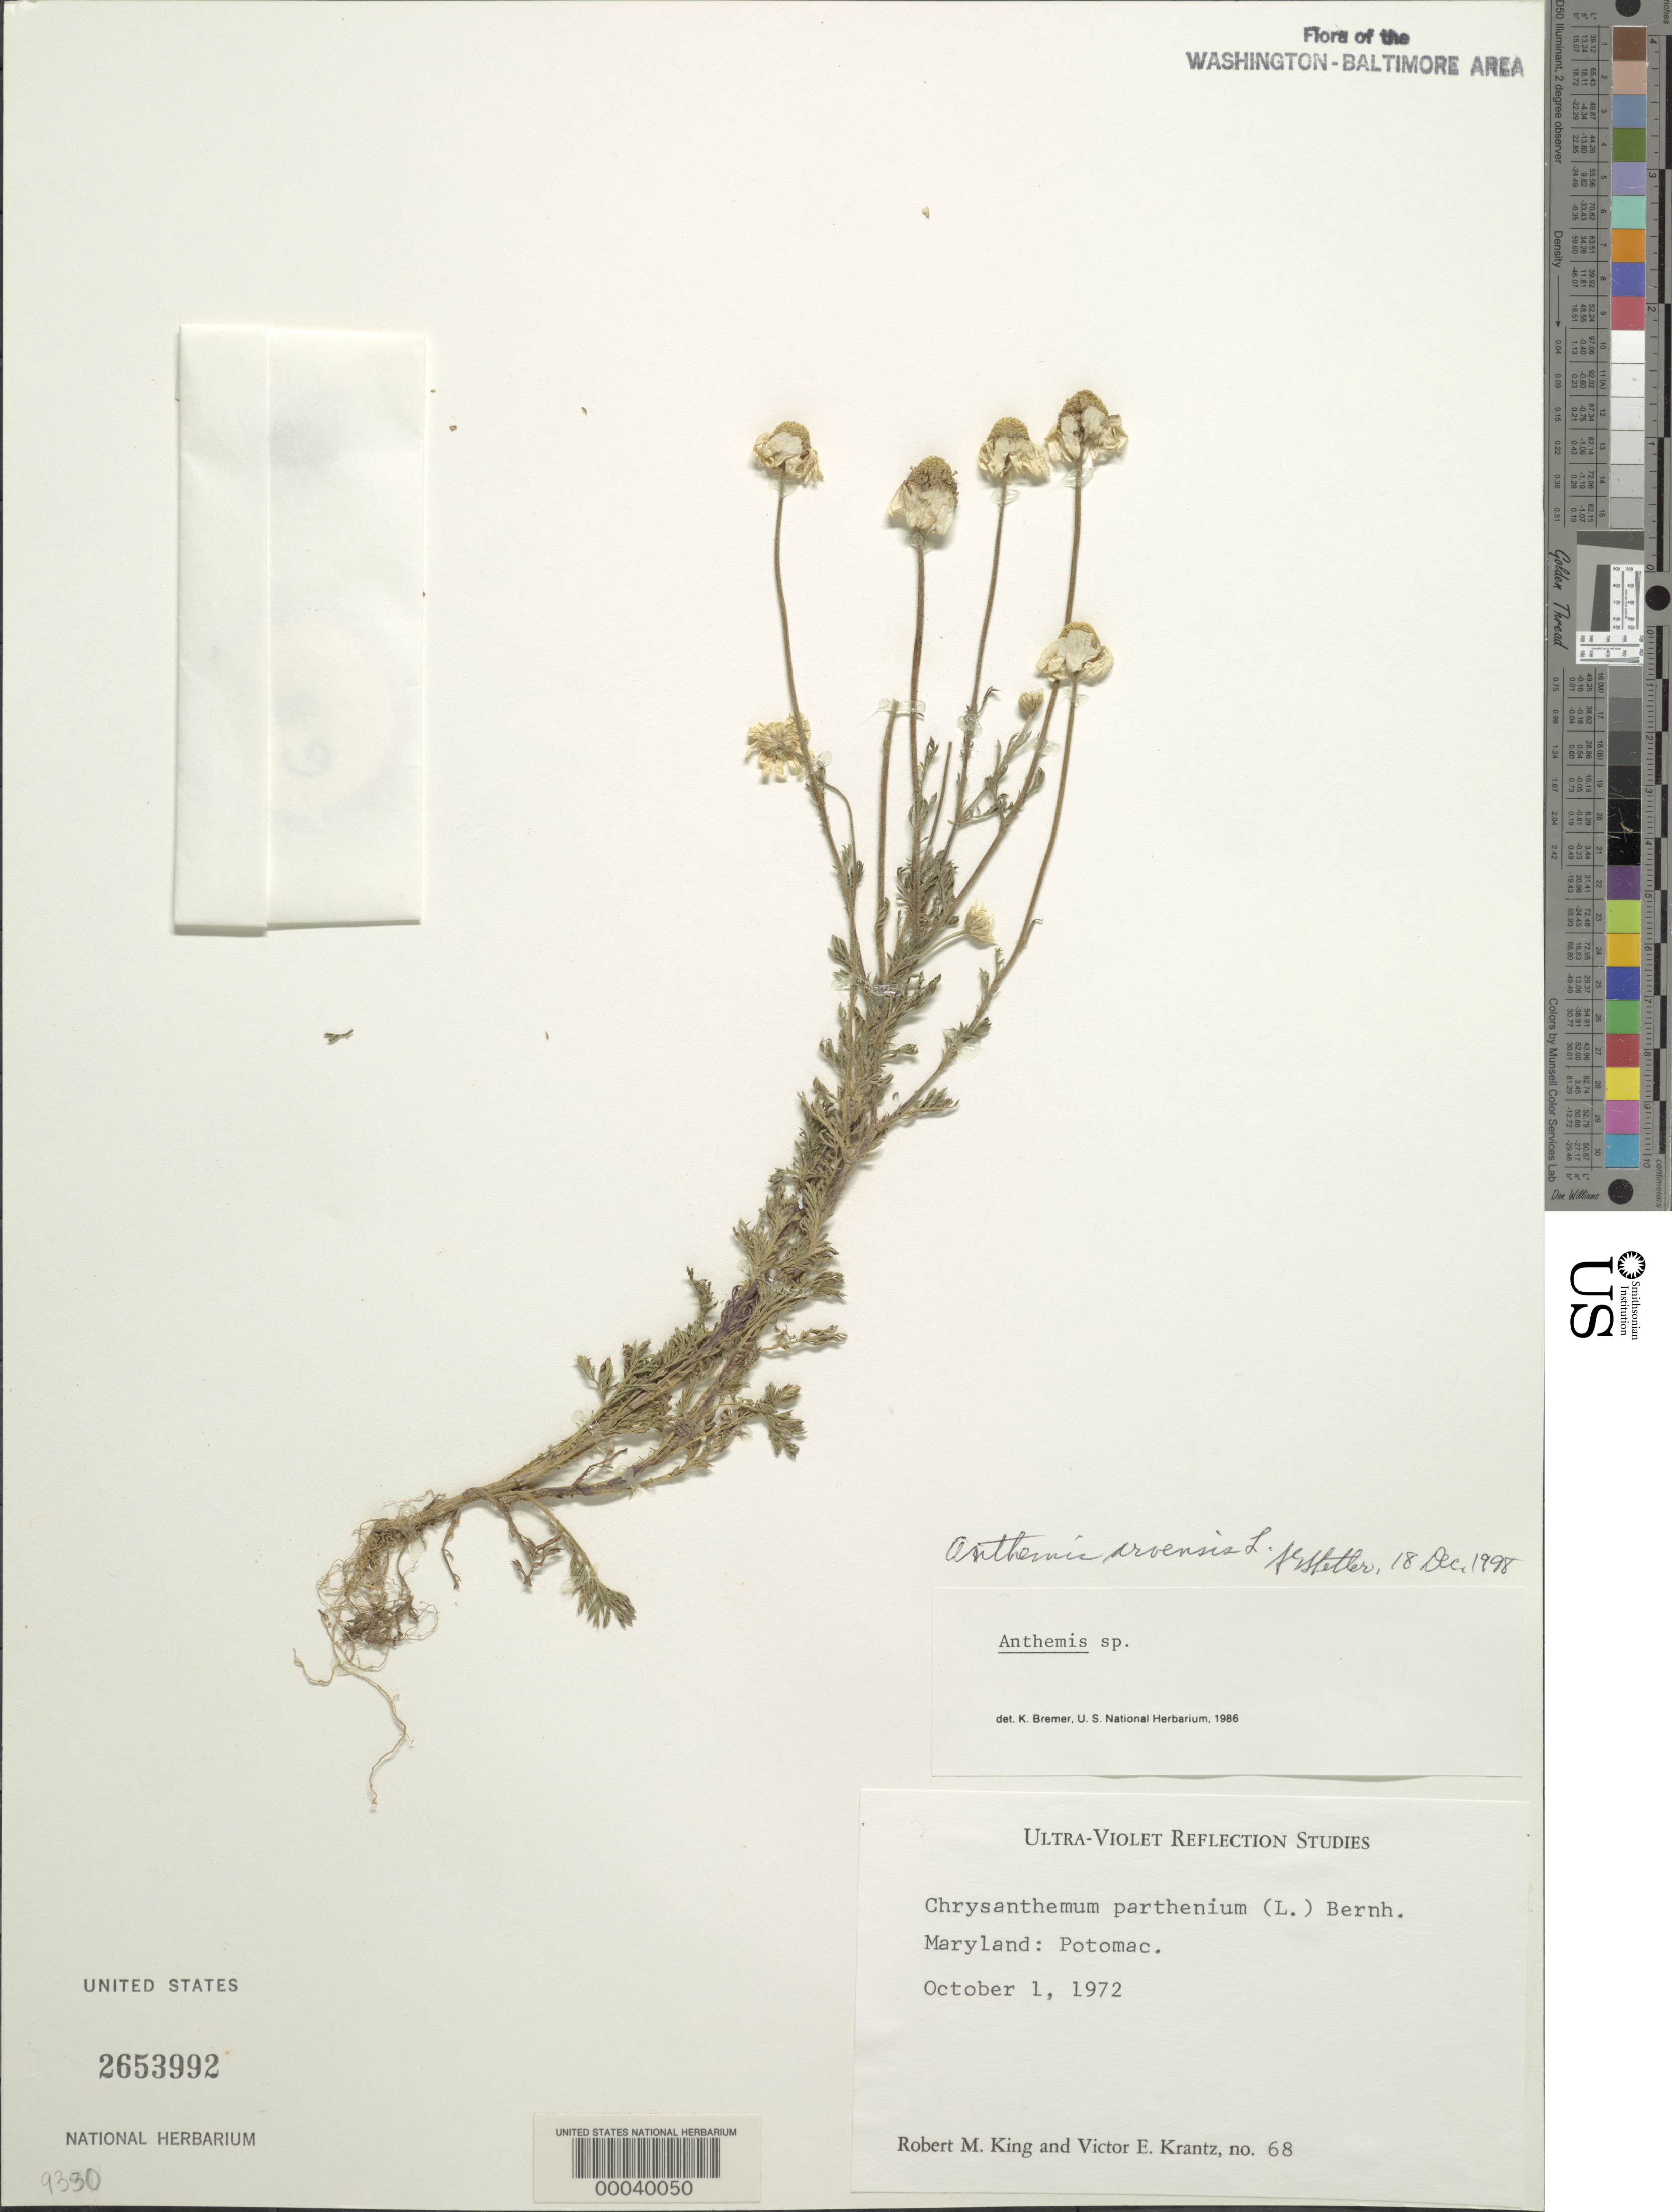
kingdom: Plantae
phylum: Tracheophyta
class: Magnoliopsida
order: Asterales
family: Asteraceae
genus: Anthemis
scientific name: Anthemis arvensis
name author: L.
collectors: R. M. King & V. Krantz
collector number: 68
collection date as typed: -1 Oct 1972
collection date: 1972-10-01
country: United States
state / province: Maryland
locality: Potomac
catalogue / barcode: US 2653992